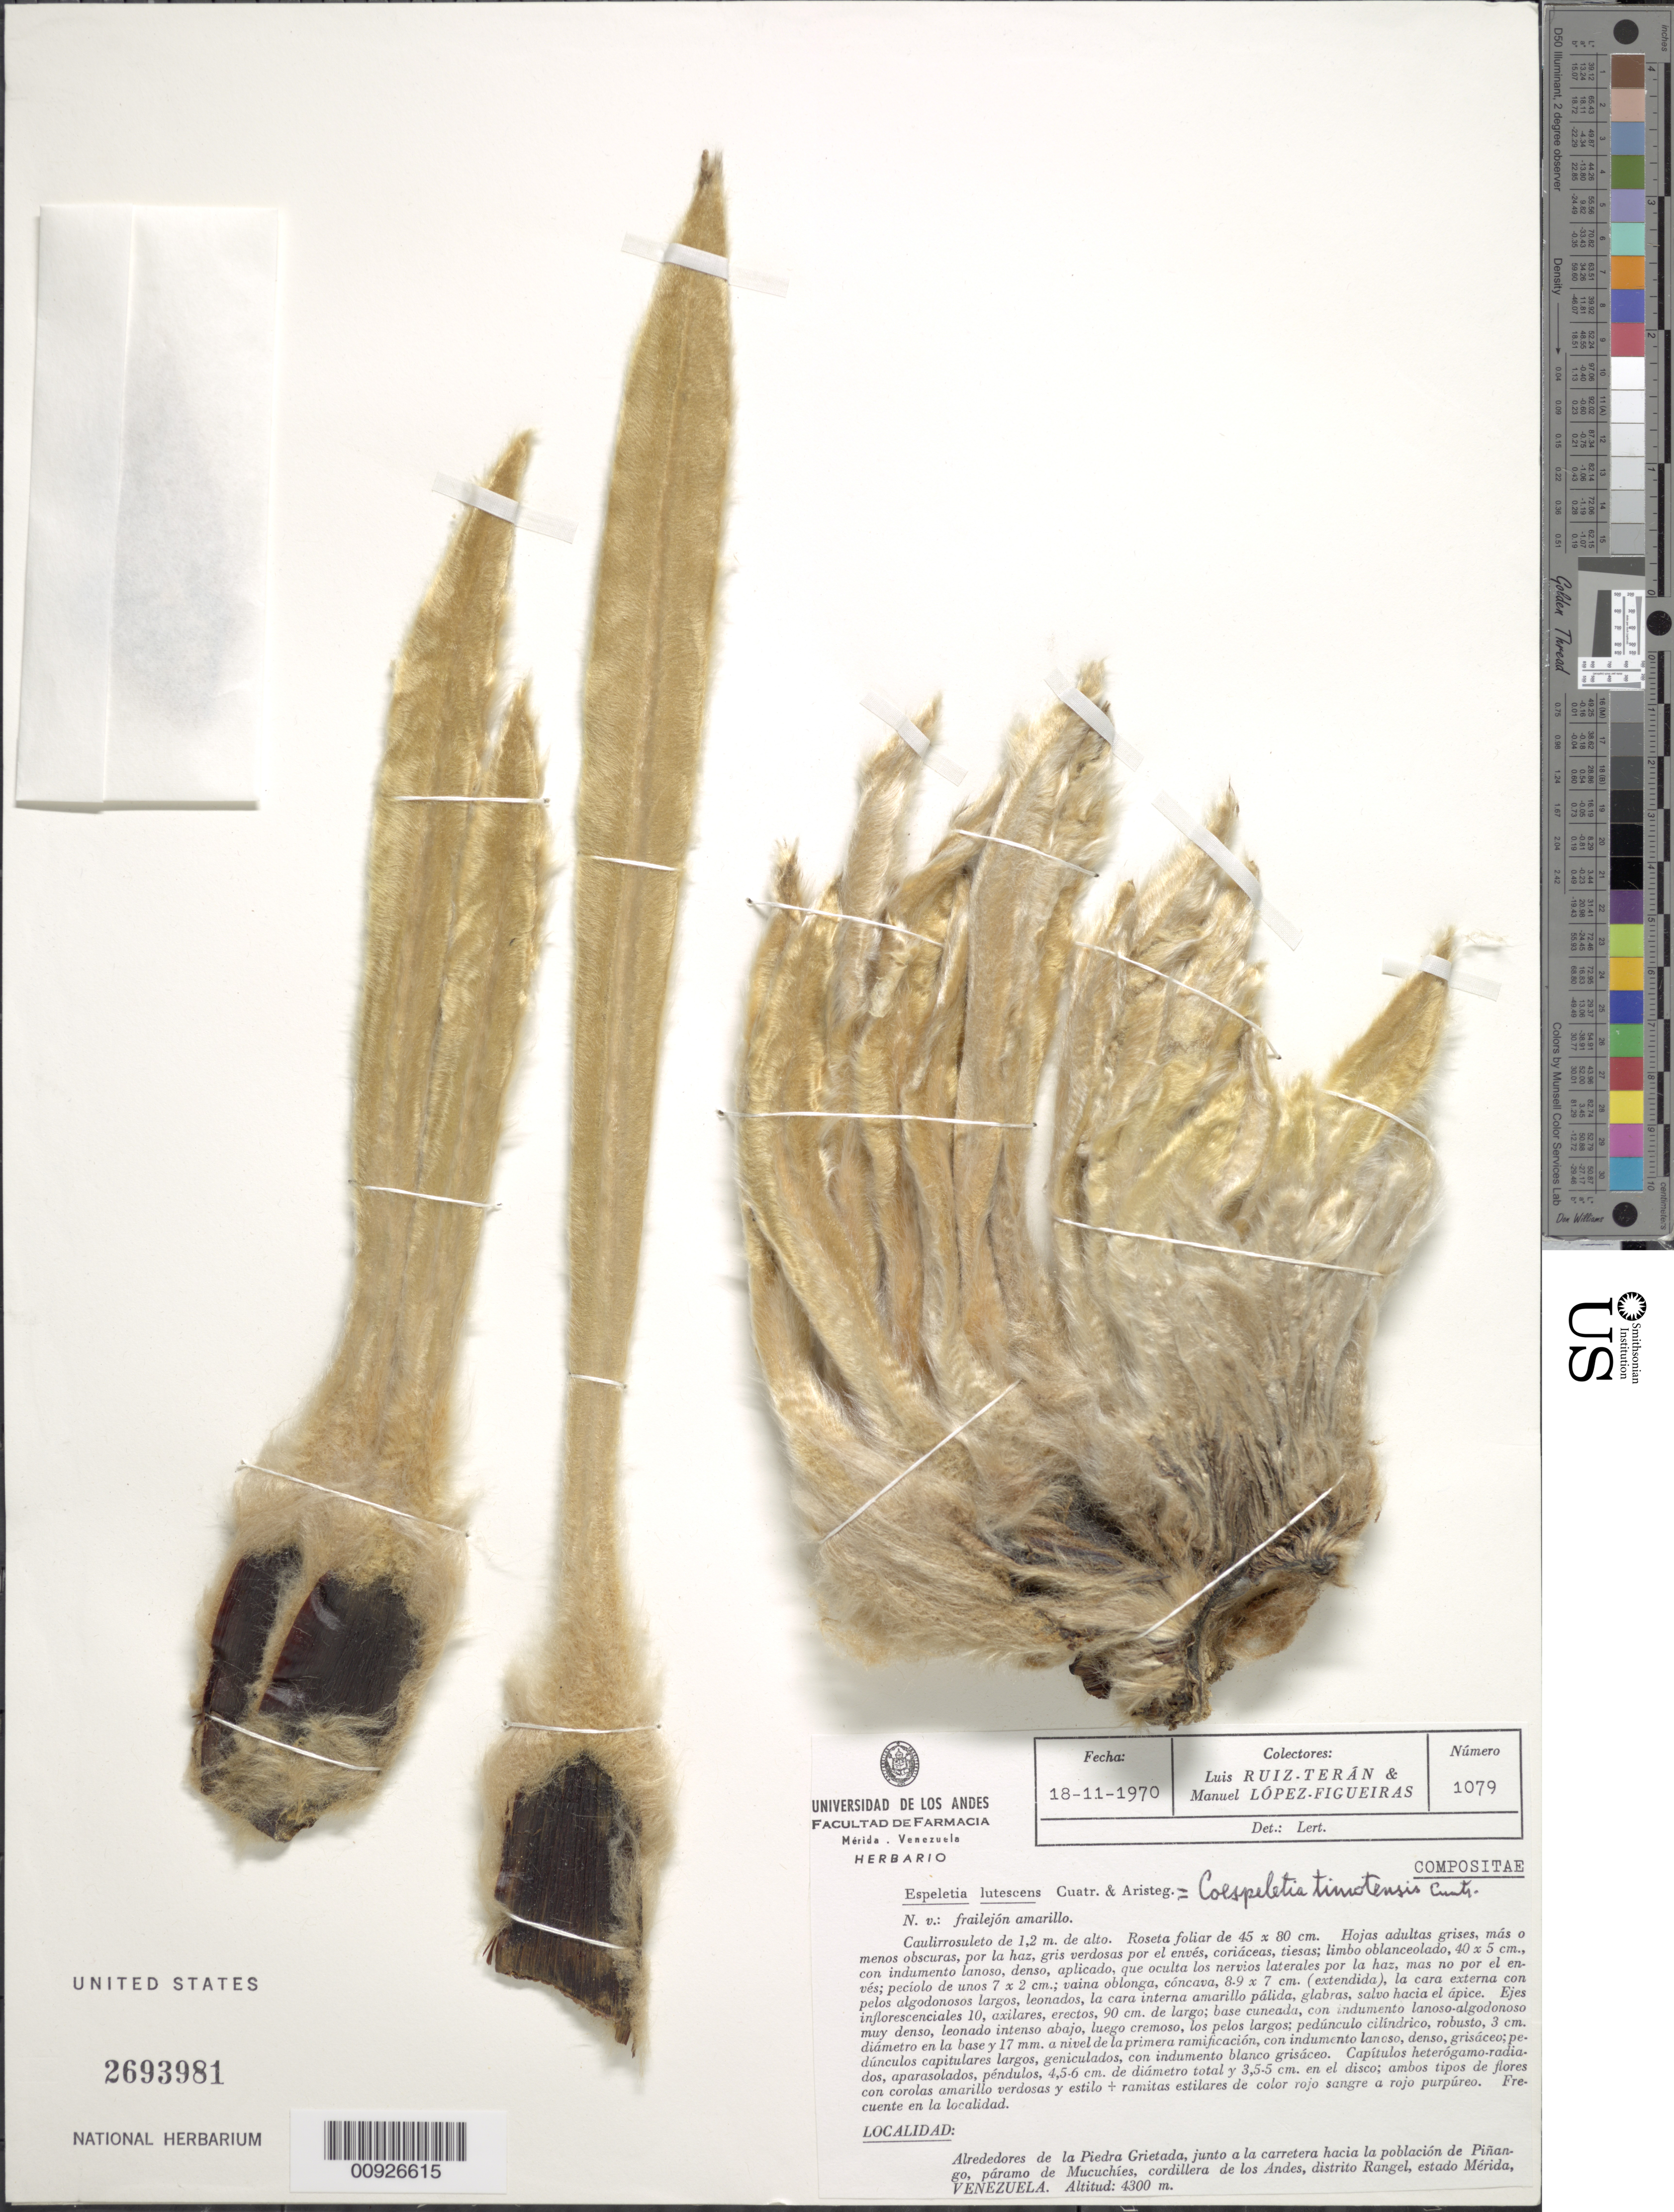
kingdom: Plantae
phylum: Tracheophyta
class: Magnoliopsida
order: Asterales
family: Asteraceae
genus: Coespeletia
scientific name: Coespeletia timotensis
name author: (Cuatrec.) Cuatrec.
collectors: L. E. Ruíz-Terán & M. López Figueiras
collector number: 1079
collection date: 1970-11-18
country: Venezuela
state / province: Mérida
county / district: Rangel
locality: P. de Mucuchíes. Alrededor de la Piedra Grietada, junto a la carretera hacia la población de Piñango.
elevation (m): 4300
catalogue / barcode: US 2693981